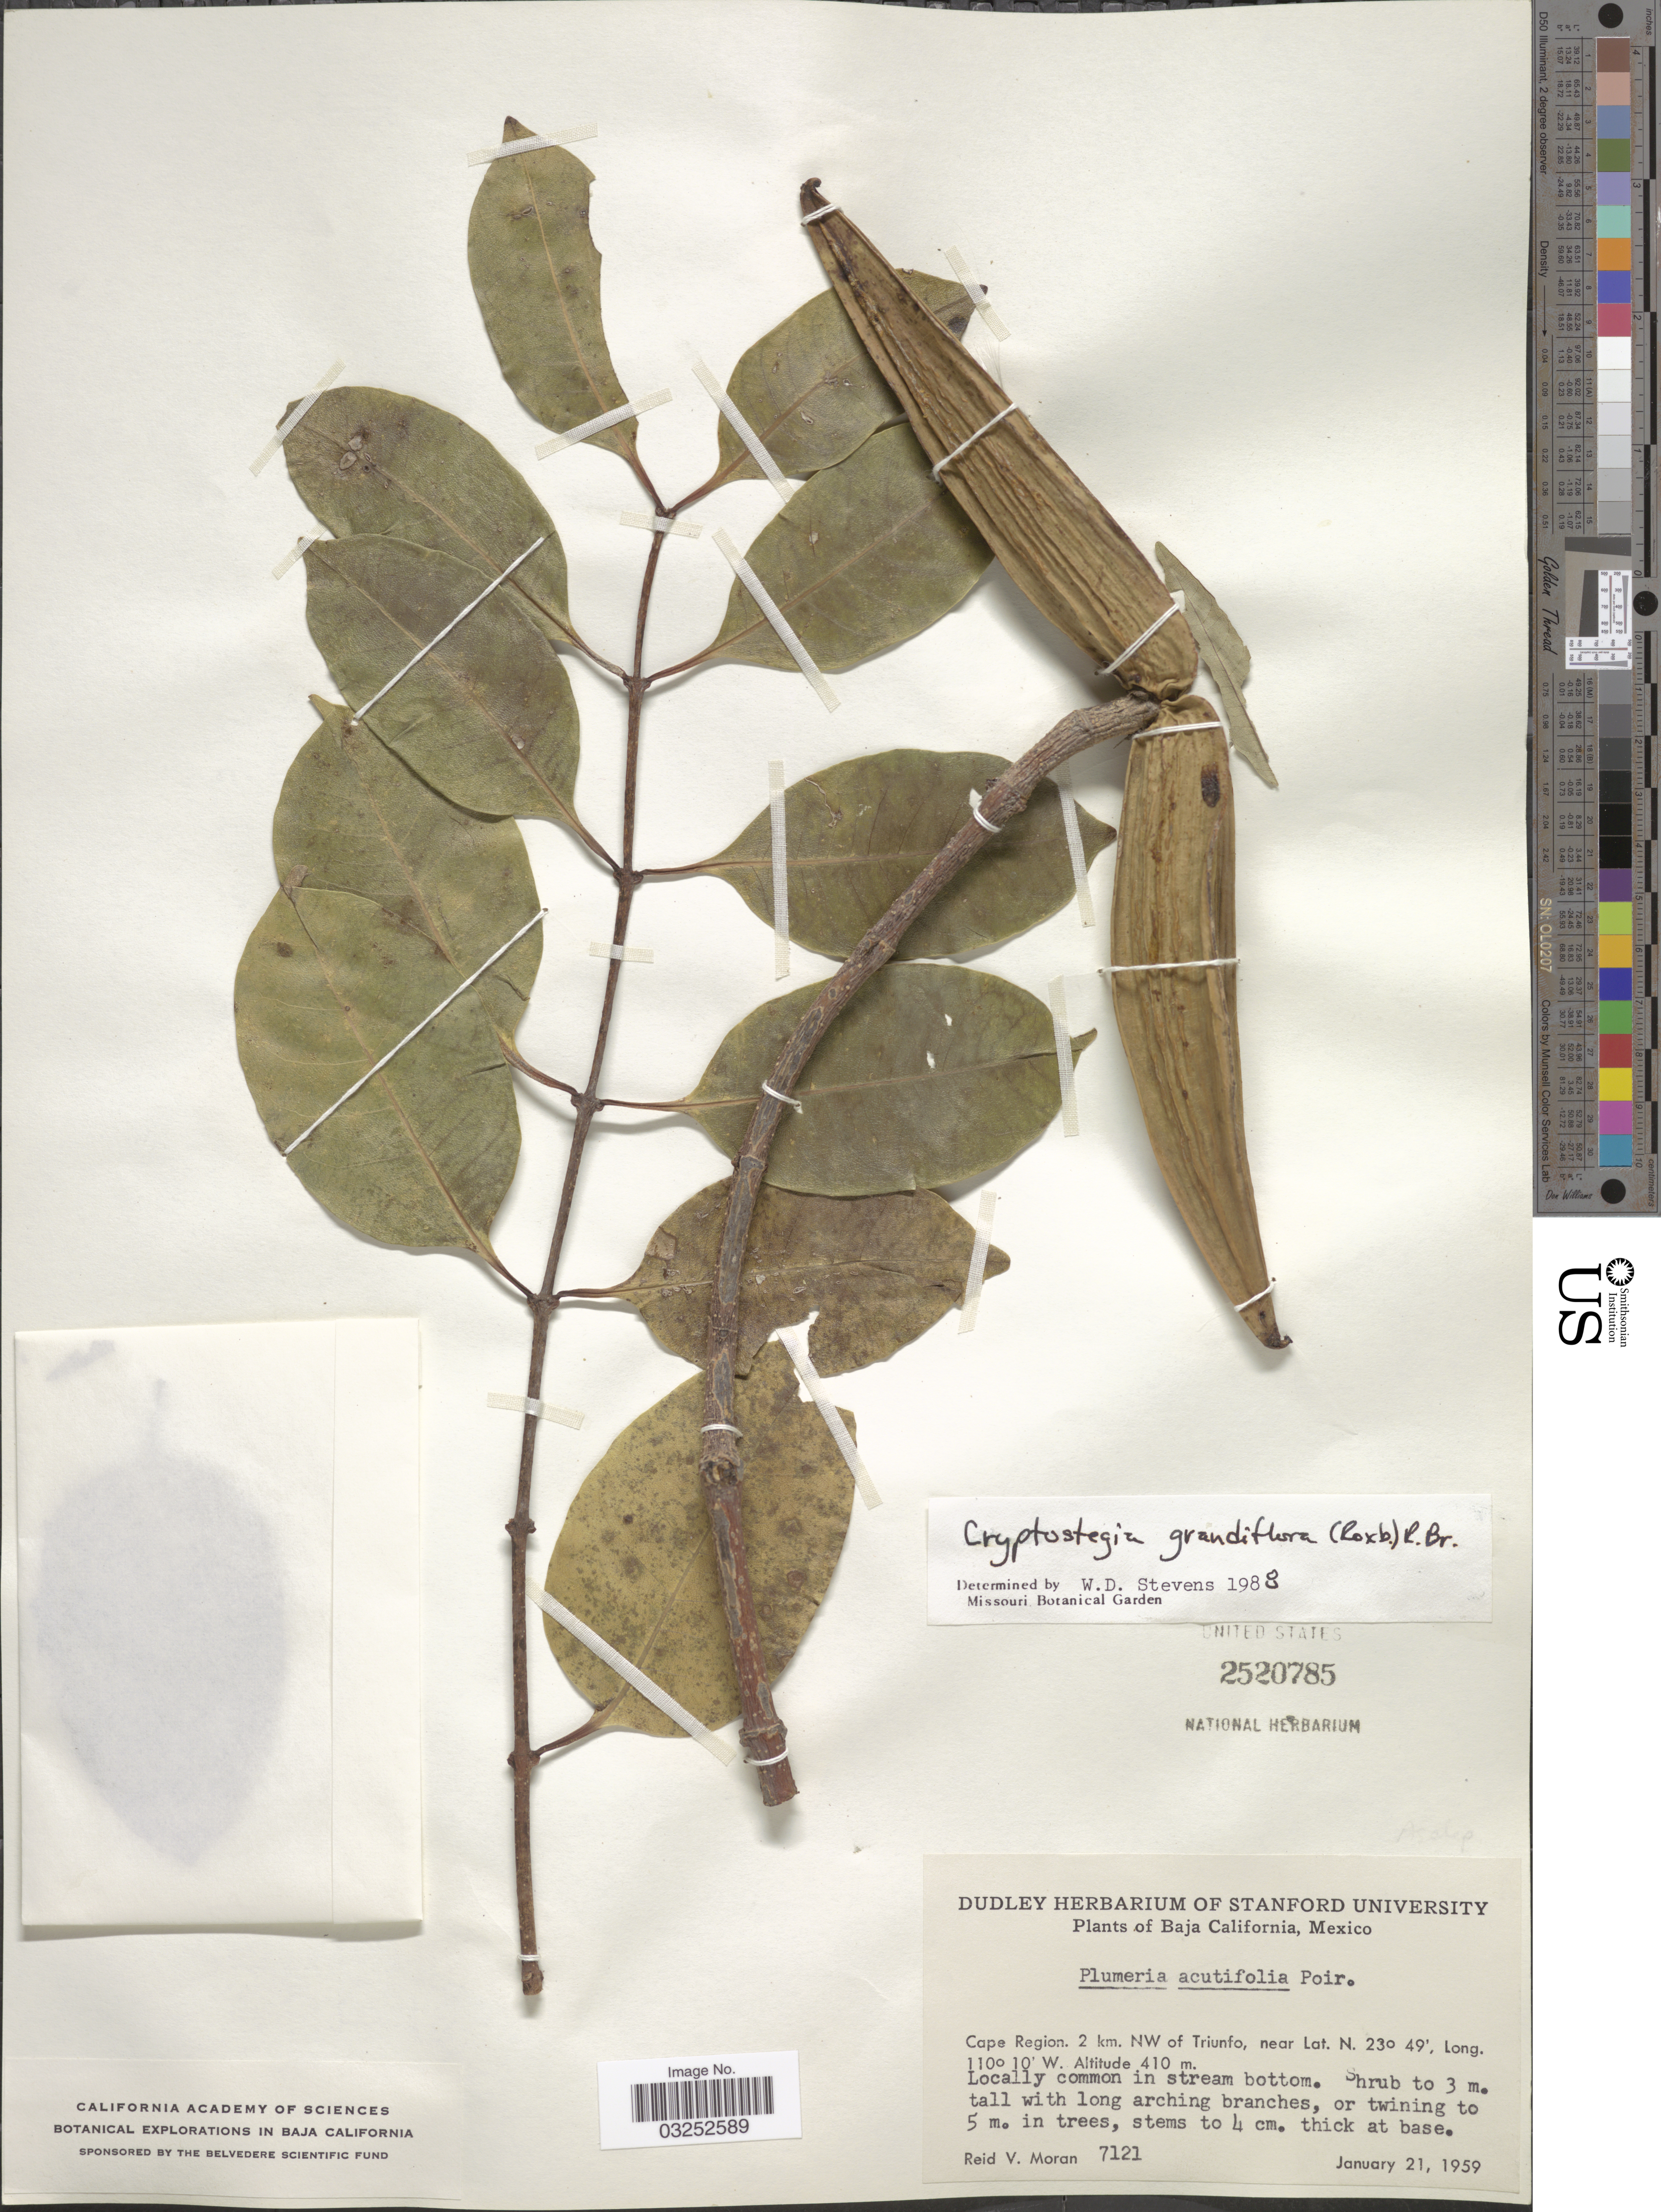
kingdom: Plantae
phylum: Tracheophyta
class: Magnoliopsida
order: Gentianales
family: Apocynaceae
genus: Cryptostegia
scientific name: Cryptostegia grandiflora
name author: Roxb. ex R. Br.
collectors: R. V. Moran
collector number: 7121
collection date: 1959-01-21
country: Mexico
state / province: Baja California Sur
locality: Cape Region. 2 km. NW of Triunfo.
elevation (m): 410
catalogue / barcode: US 2520785